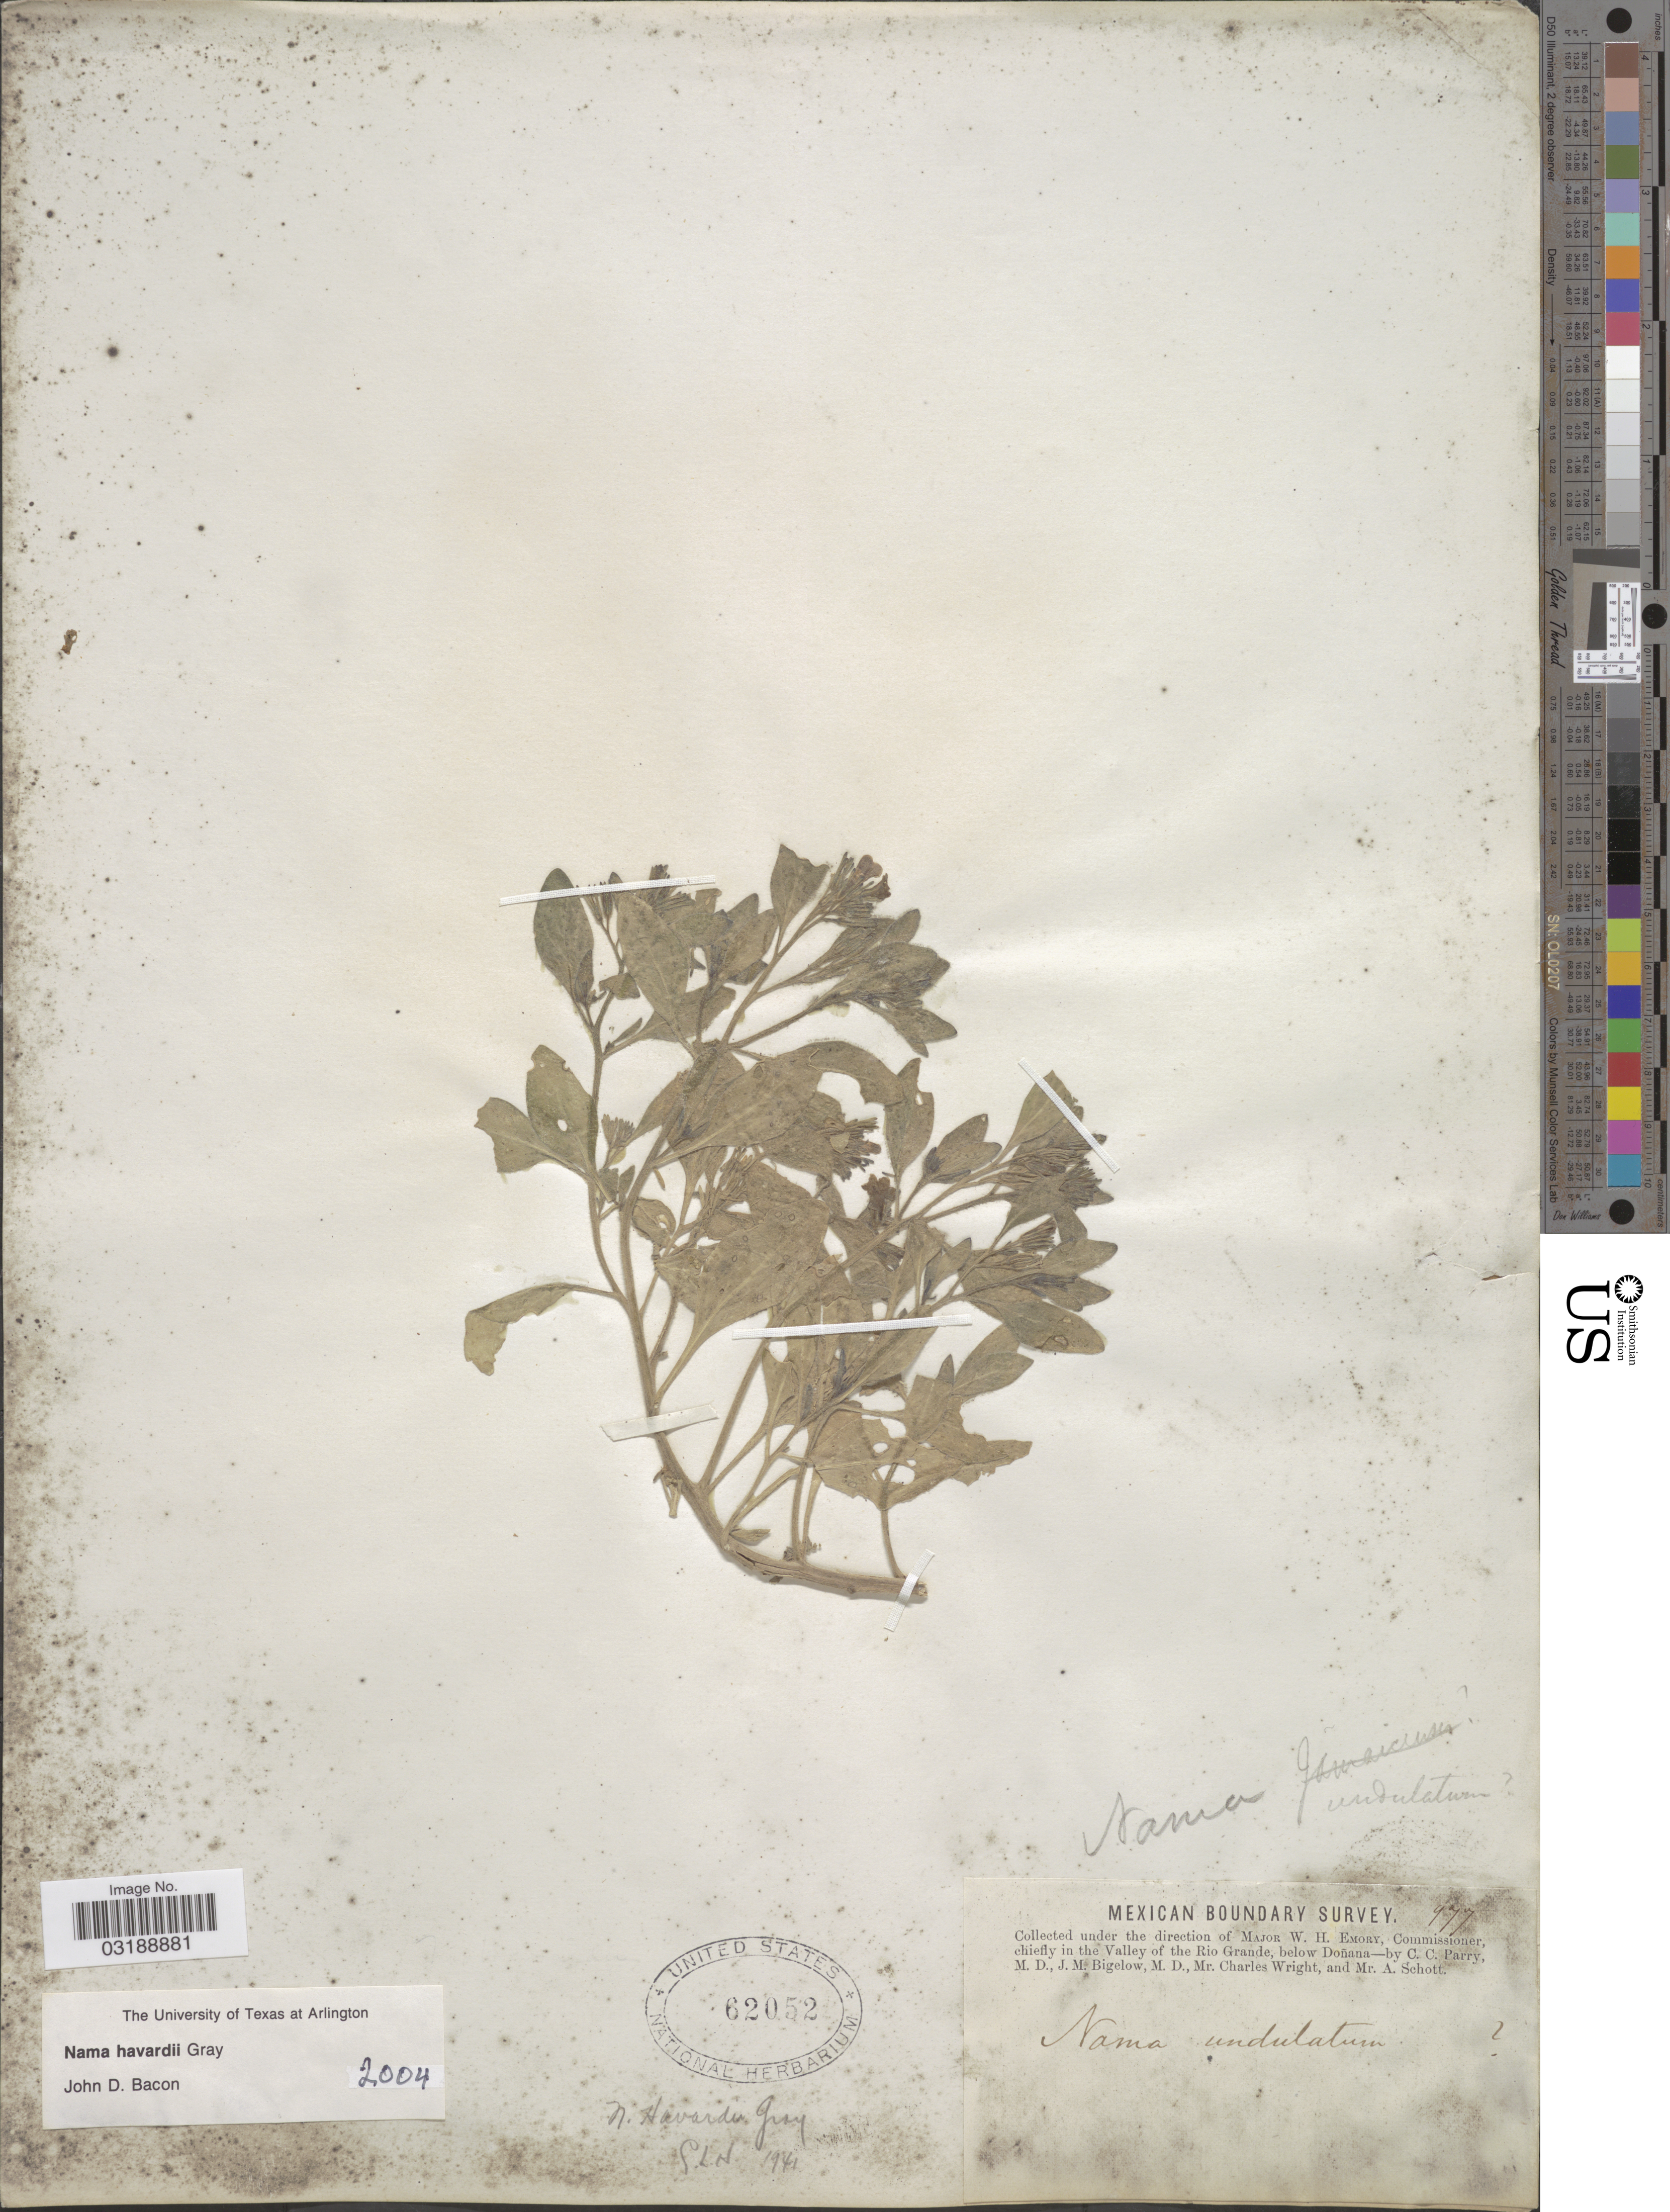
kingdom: Plantae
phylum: Tracheophyta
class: Magnoliopsida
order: Boraginales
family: Namaceae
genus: Nama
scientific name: Nama havardii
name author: A. Gray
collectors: C. C. Parry, J. M. Bigelow, C. Wright & A. Schott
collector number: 977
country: Mexico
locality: In the Valley of the Rio Grande, below Doñana.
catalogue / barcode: US 62052